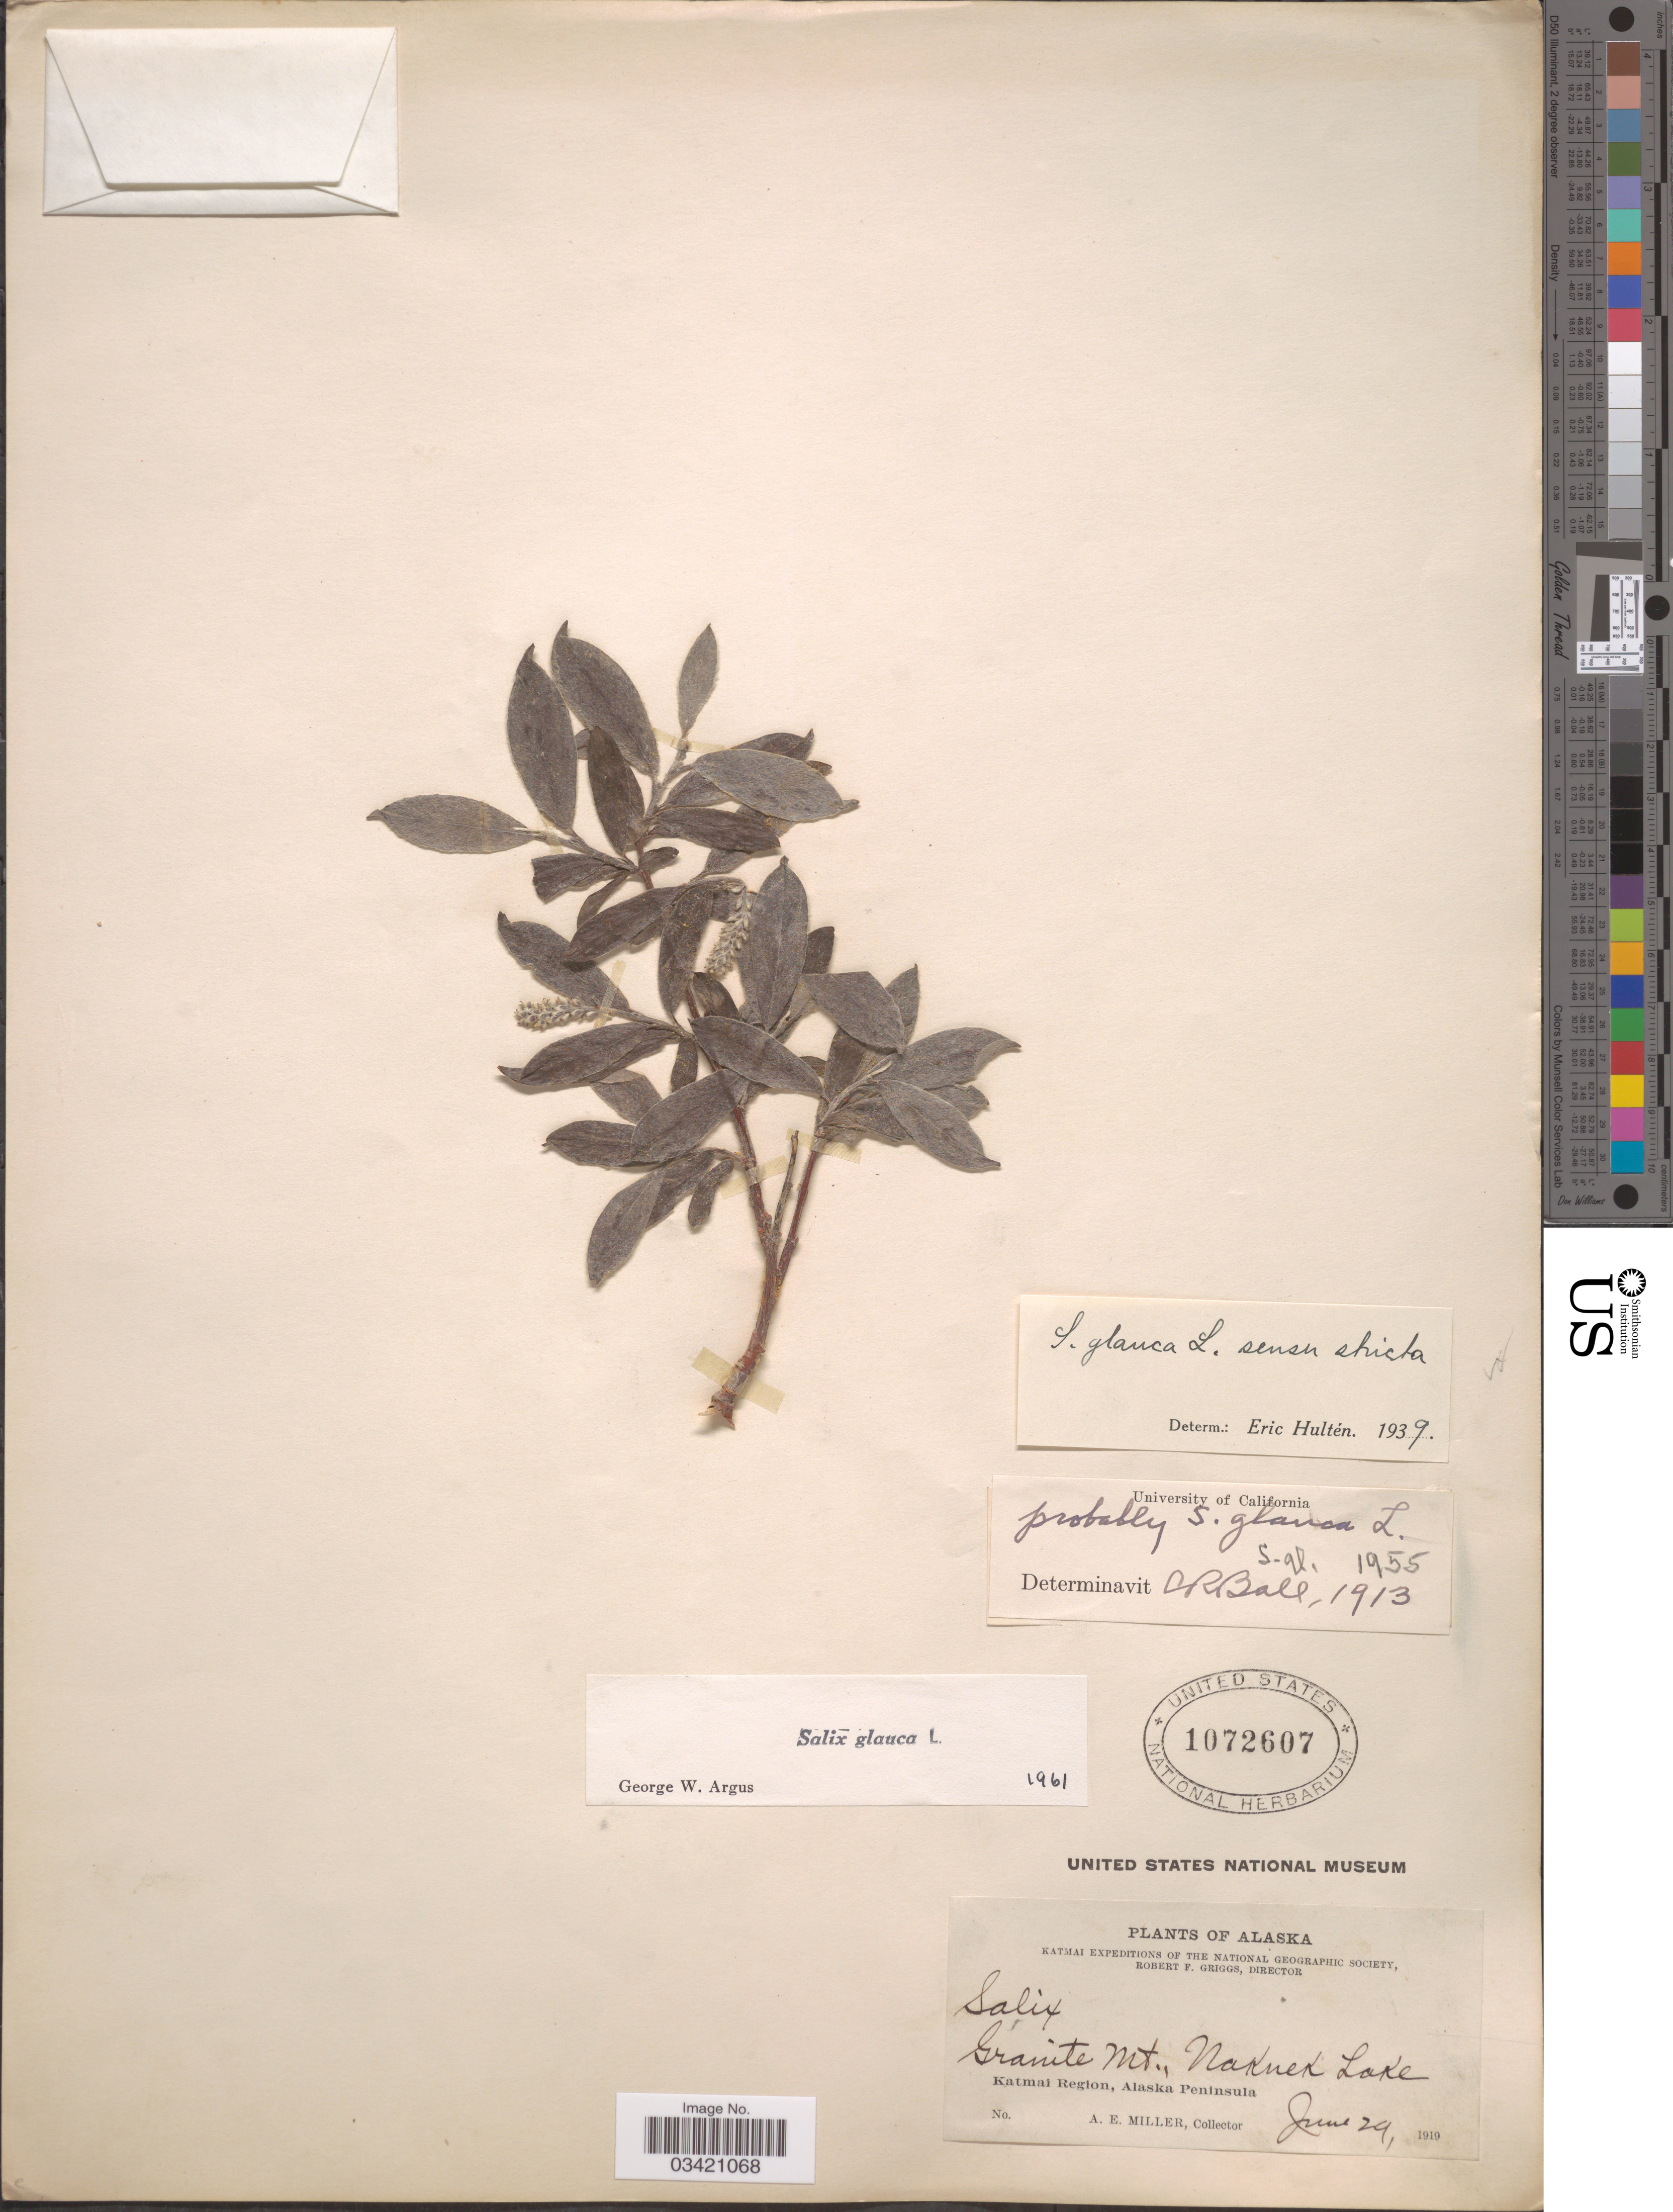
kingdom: Plantae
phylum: Tracheophyta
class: Magnoliopsida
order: Malpighiales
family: Salicaceae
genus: Salix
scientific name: Salix glauca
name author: L.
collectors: A. E. Miller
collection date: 1919-06-29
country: United States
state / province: Alaska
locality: Granite Mt., Naknek Lake. Katmai Region, Alaska Peninsula.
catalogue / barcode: US 1072607